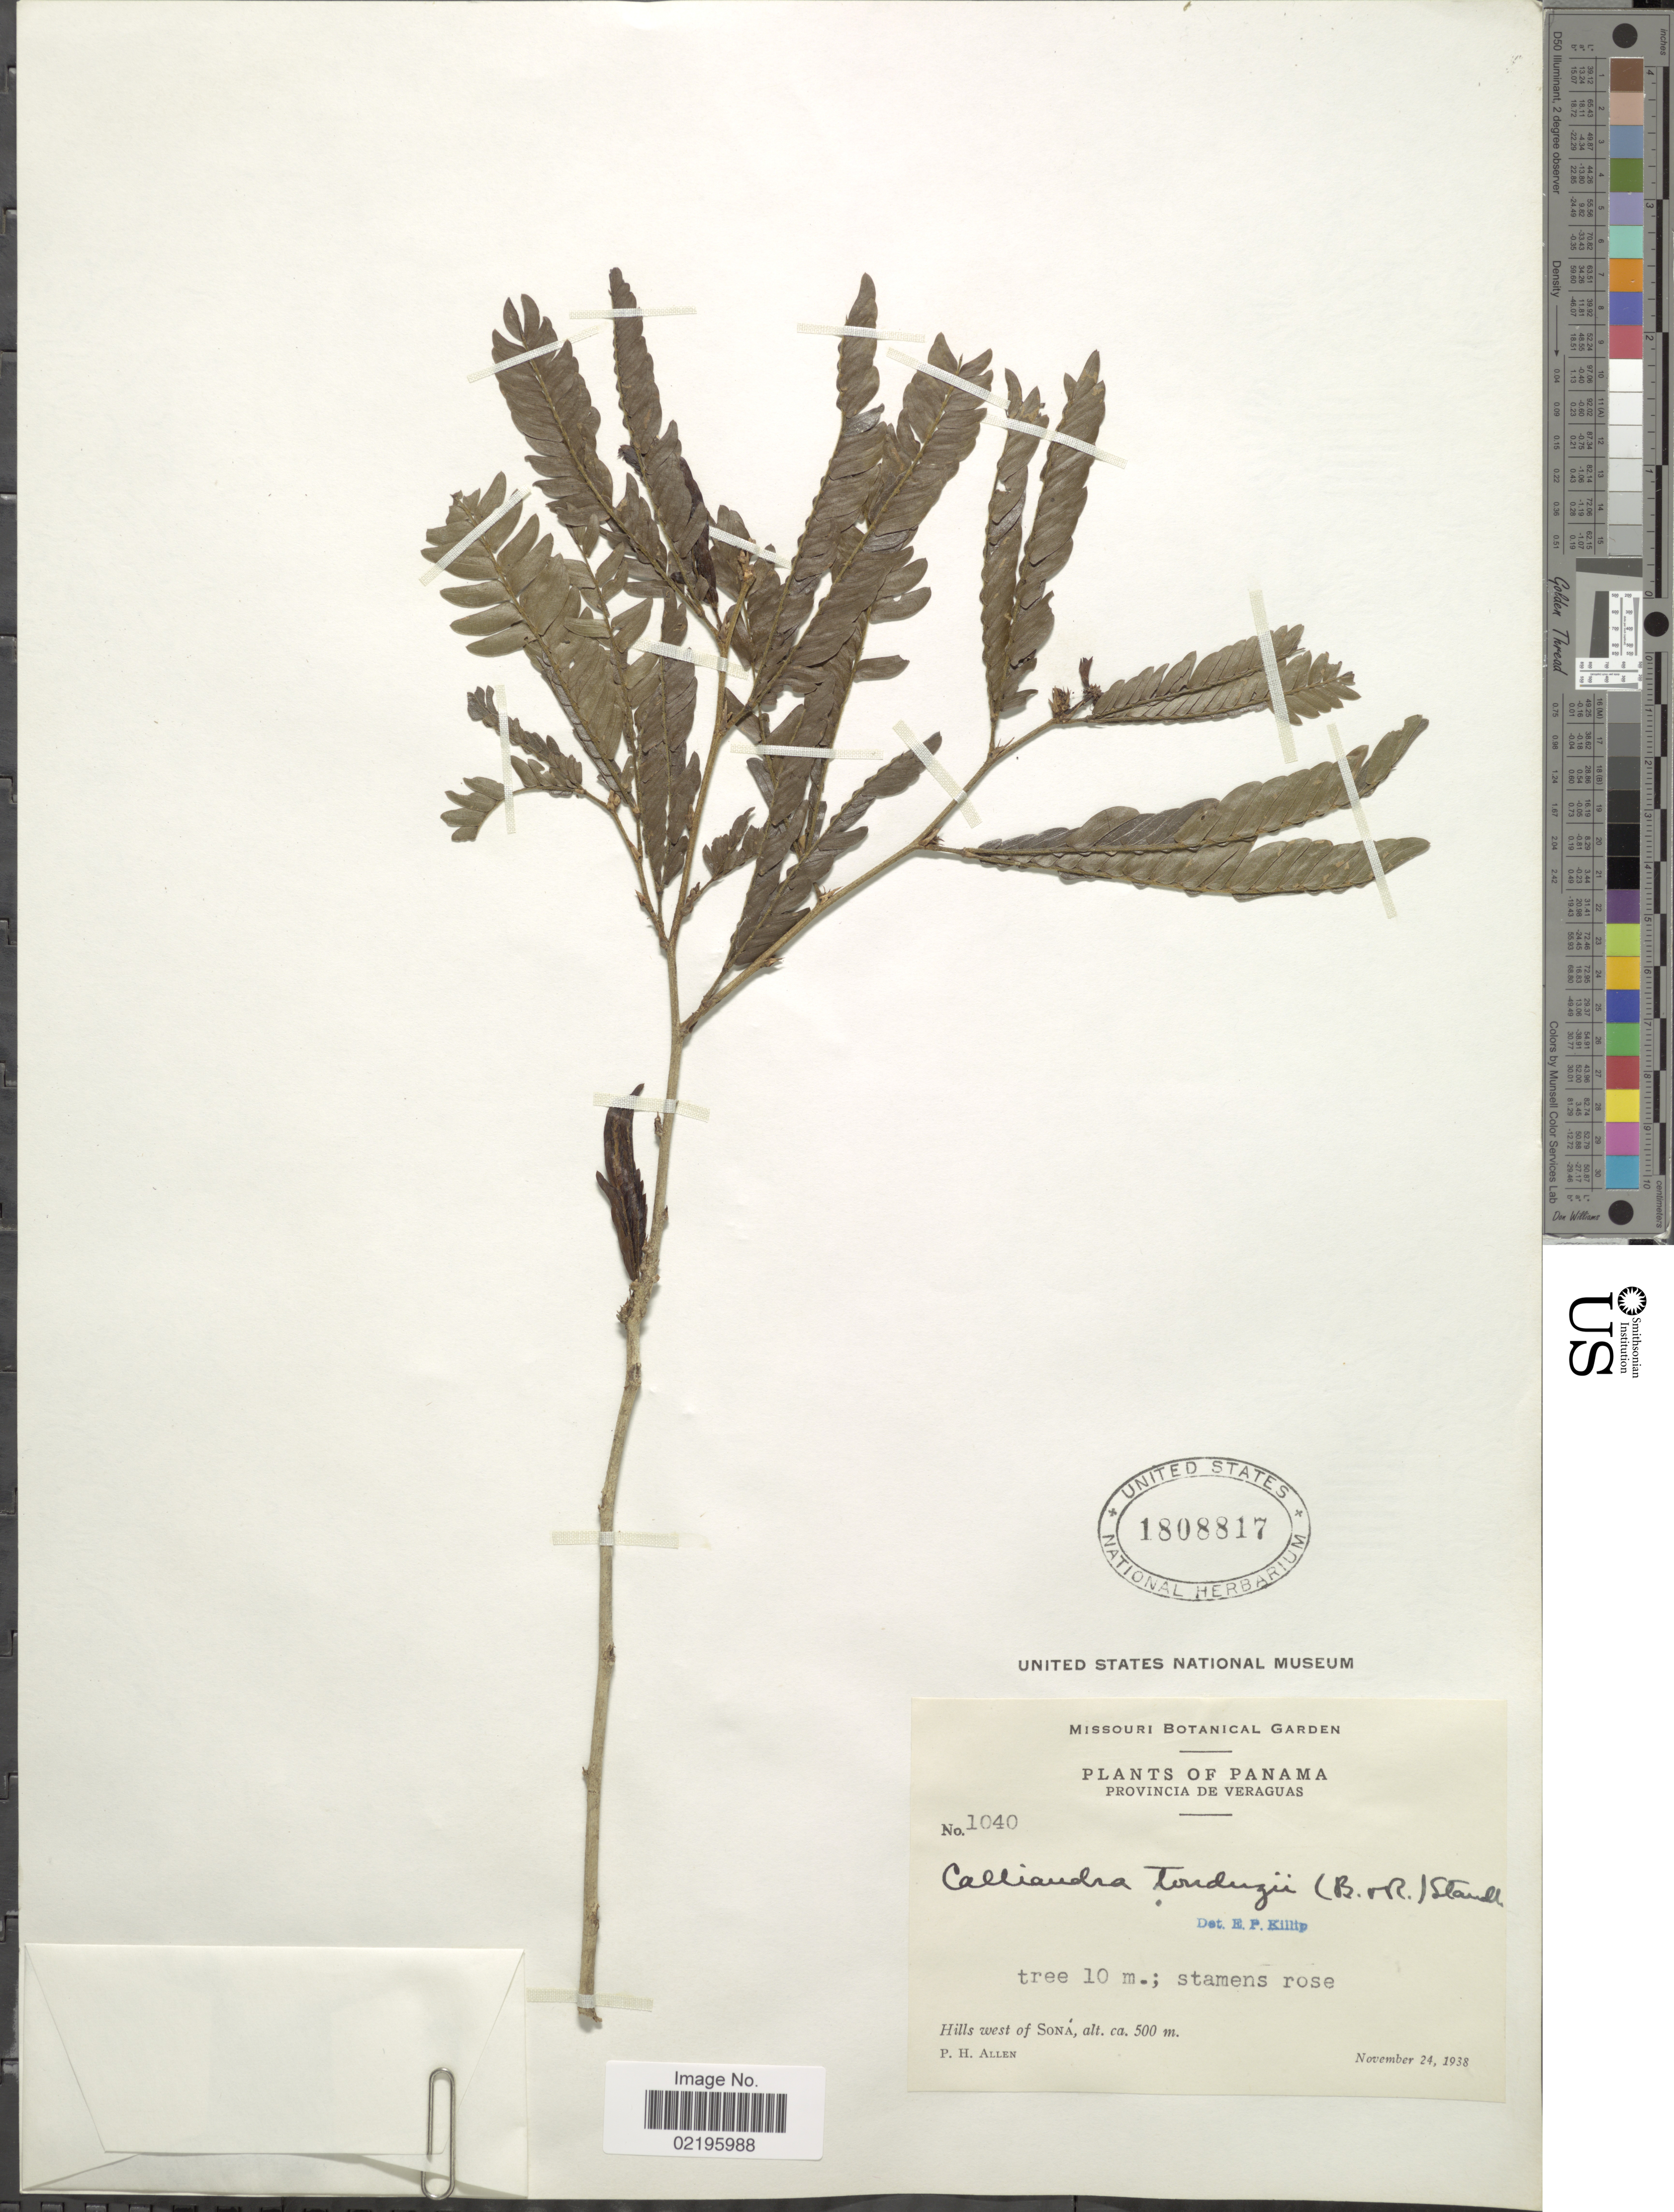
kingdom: Plantae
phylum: Tracheophyta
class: Magnoliopsida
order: Fabales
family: Fabaceae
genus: Calliandra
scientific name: Calliandra tonduzii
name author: (Britton) Standl.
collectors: P. H. Allen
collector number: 1040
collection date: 1938-11-24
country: Panama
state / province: Veraguas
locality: Hills west of Sona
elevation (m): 500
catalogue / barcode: US 1808817